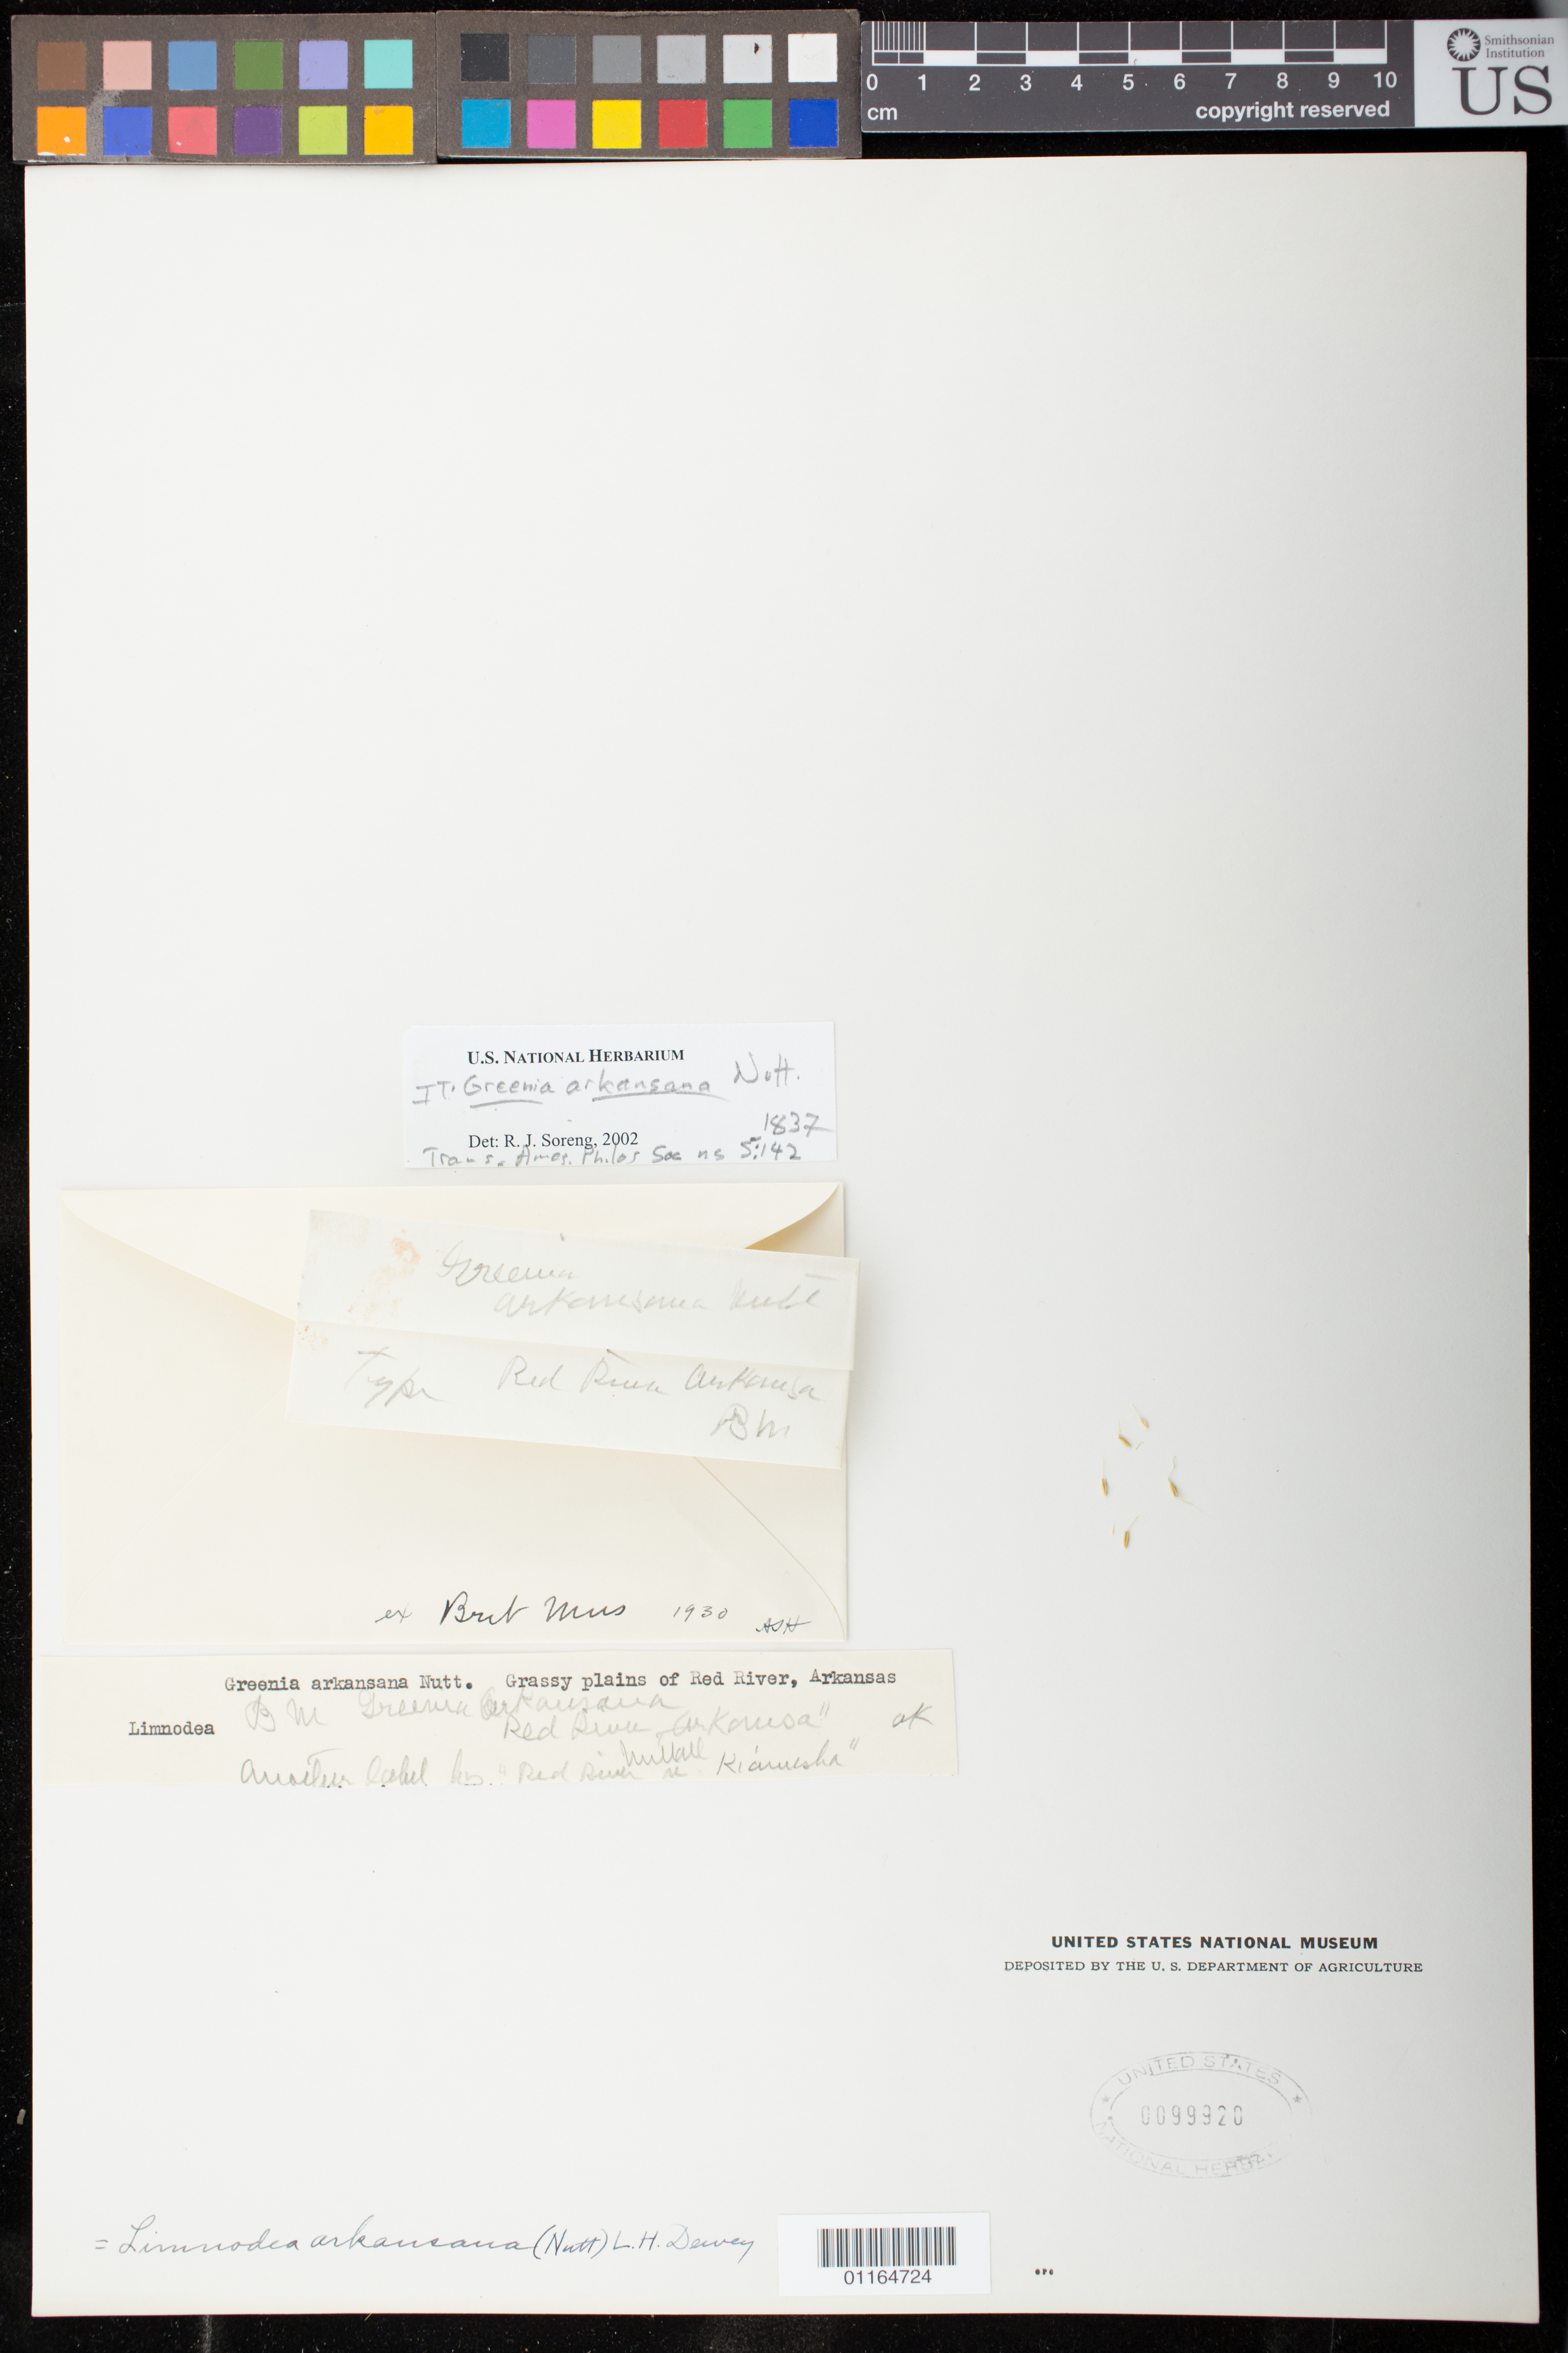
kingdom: Plantae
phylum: Tracheophyta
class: Liliopsida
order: Poales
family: Poaceae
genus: Greenia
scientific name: Greenia arkansana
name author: Nutt.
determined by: Soreng, Robert J., Research Associate (BOT), Smithsonian Institution - National Museum of Natural History (UNITED STATES)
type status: Type Collection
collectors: T. Nuttall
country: United States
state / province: Arkansas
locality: Red River near the Kiamesha [ichi]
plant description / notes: Fragmentary material of type specimen ex herb. British Museum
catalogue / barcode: US 99920